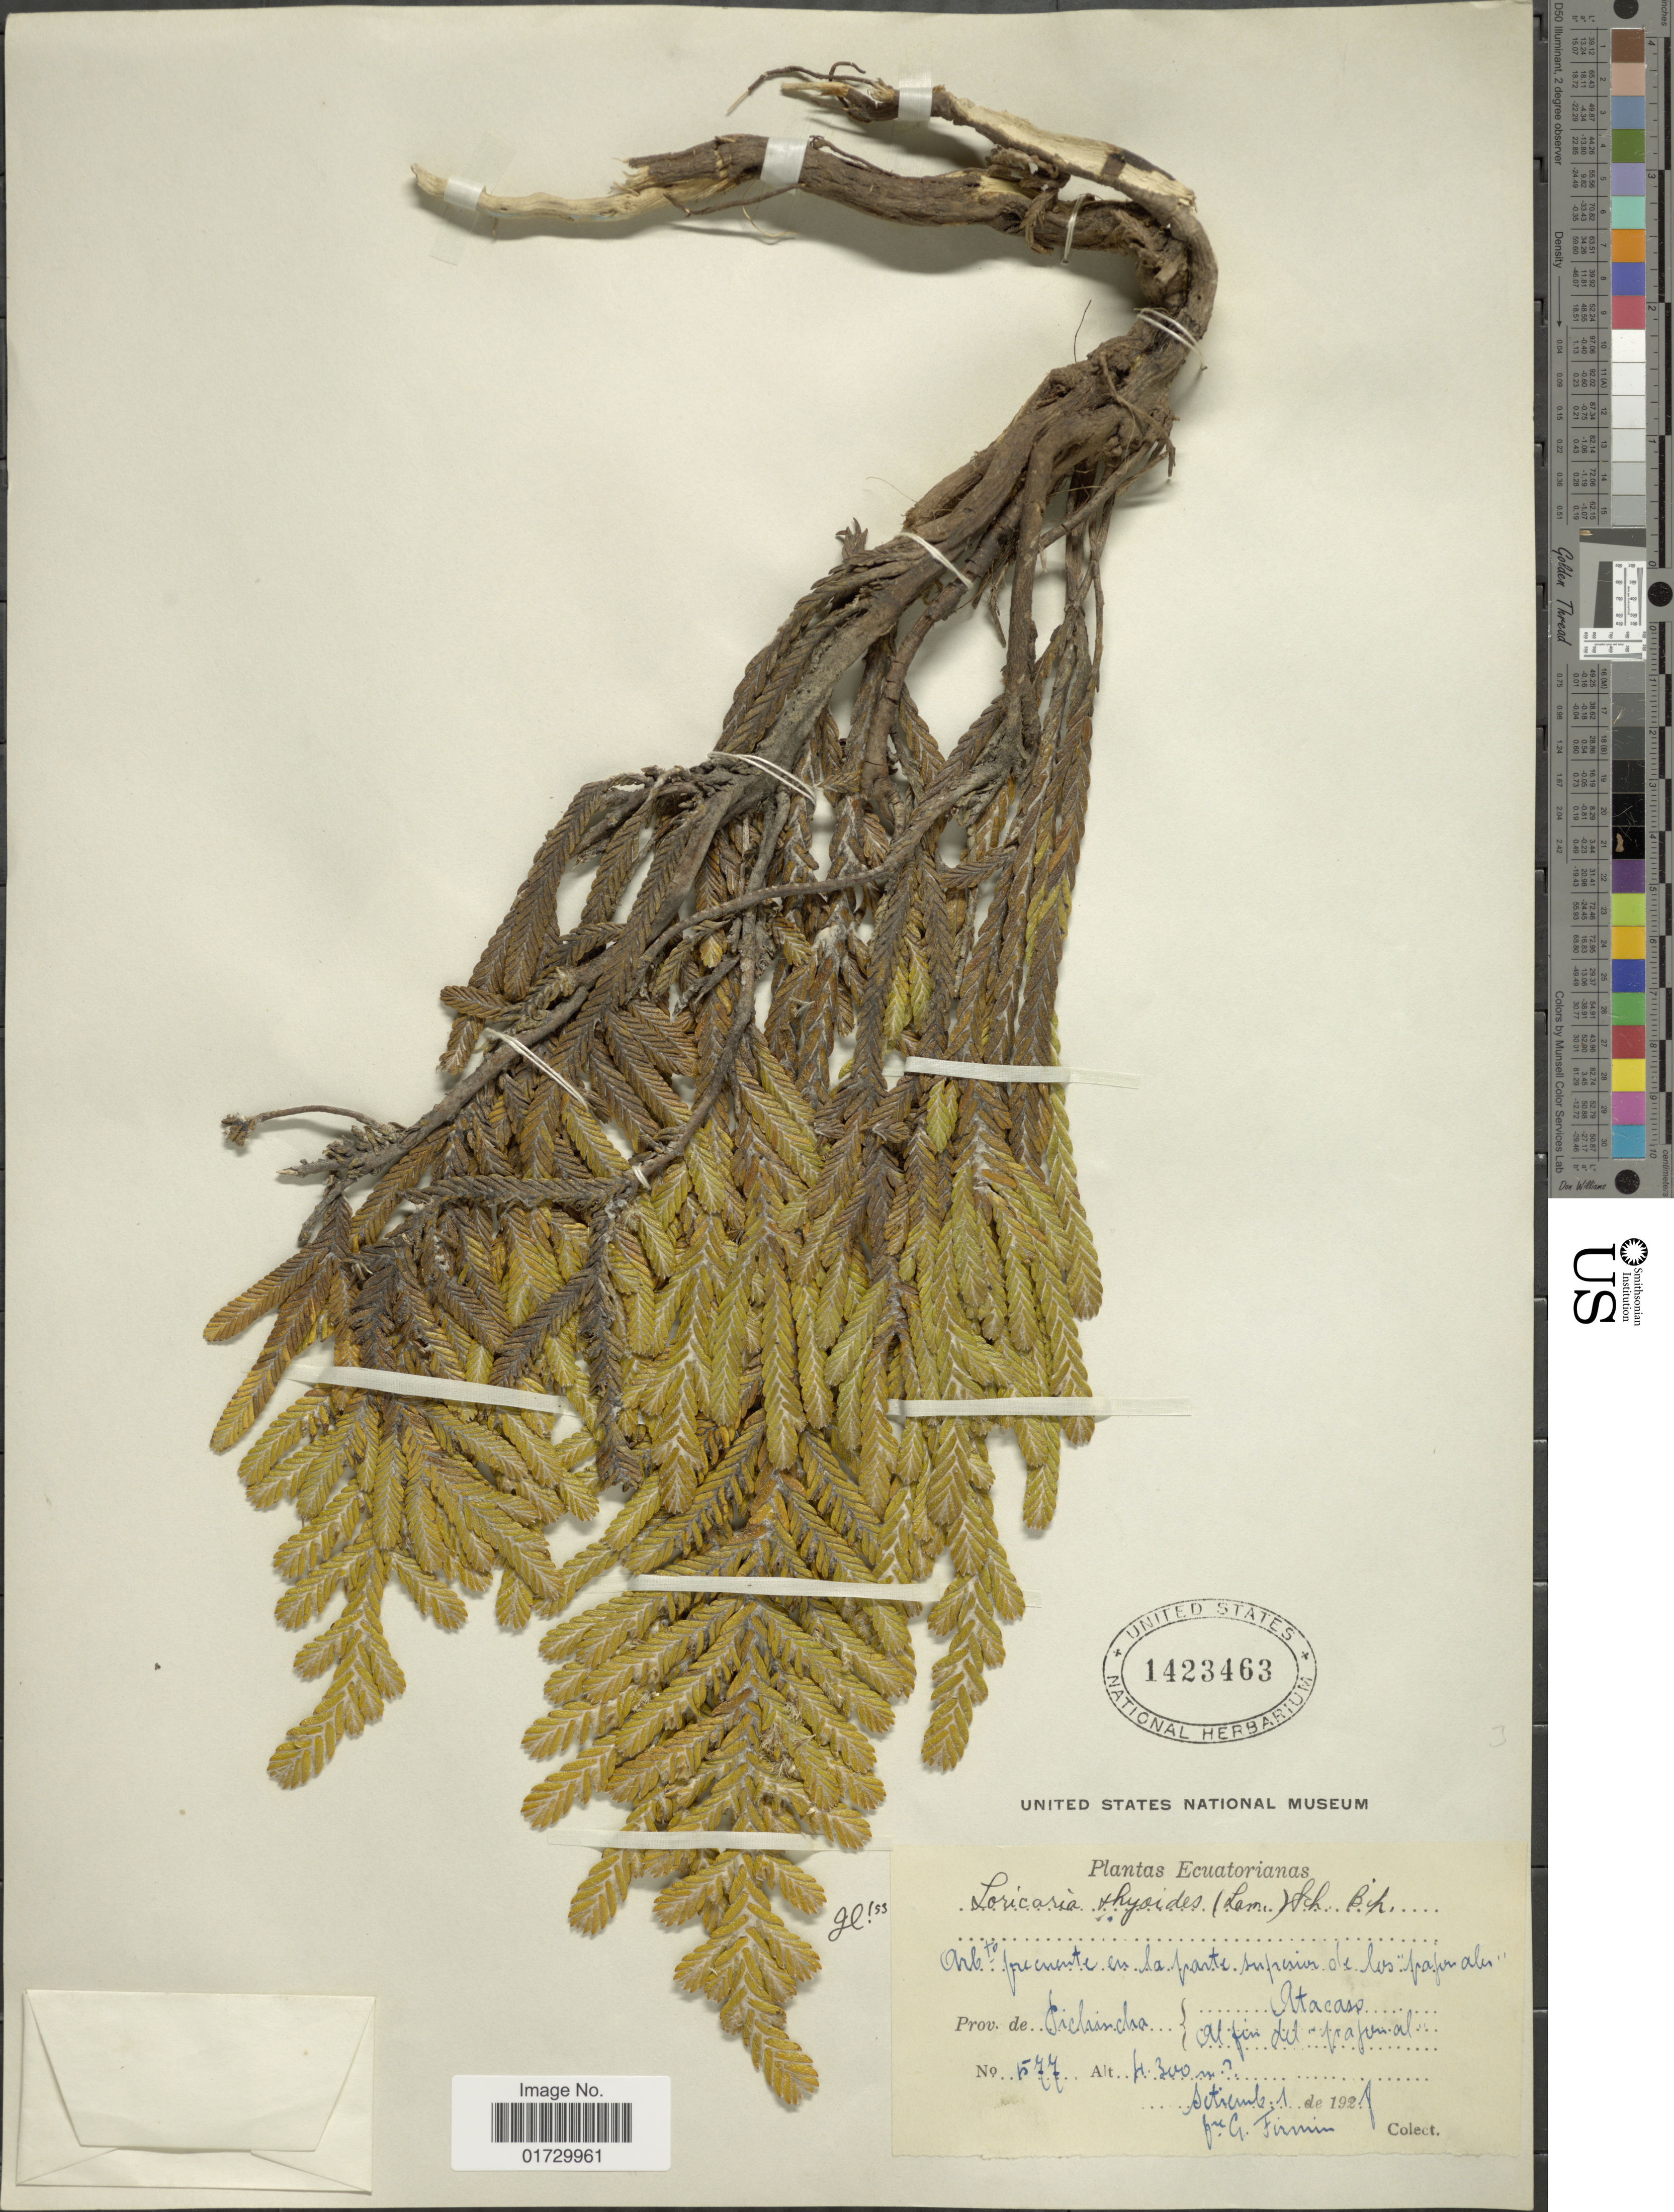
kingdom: Plantae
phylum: Tracheophyta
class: Magnoliopsida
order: Asterales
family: Asteraceae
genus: Loricaria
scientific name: Loricaria thuyoides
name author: (Lam.) Sch. Bip.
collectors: F. Firmin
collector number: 577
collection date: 1927-09-01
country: Ecuador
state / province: Pichincha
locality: Atacazo, Al fin del pajonal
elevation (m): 300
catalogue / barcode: US 1423463